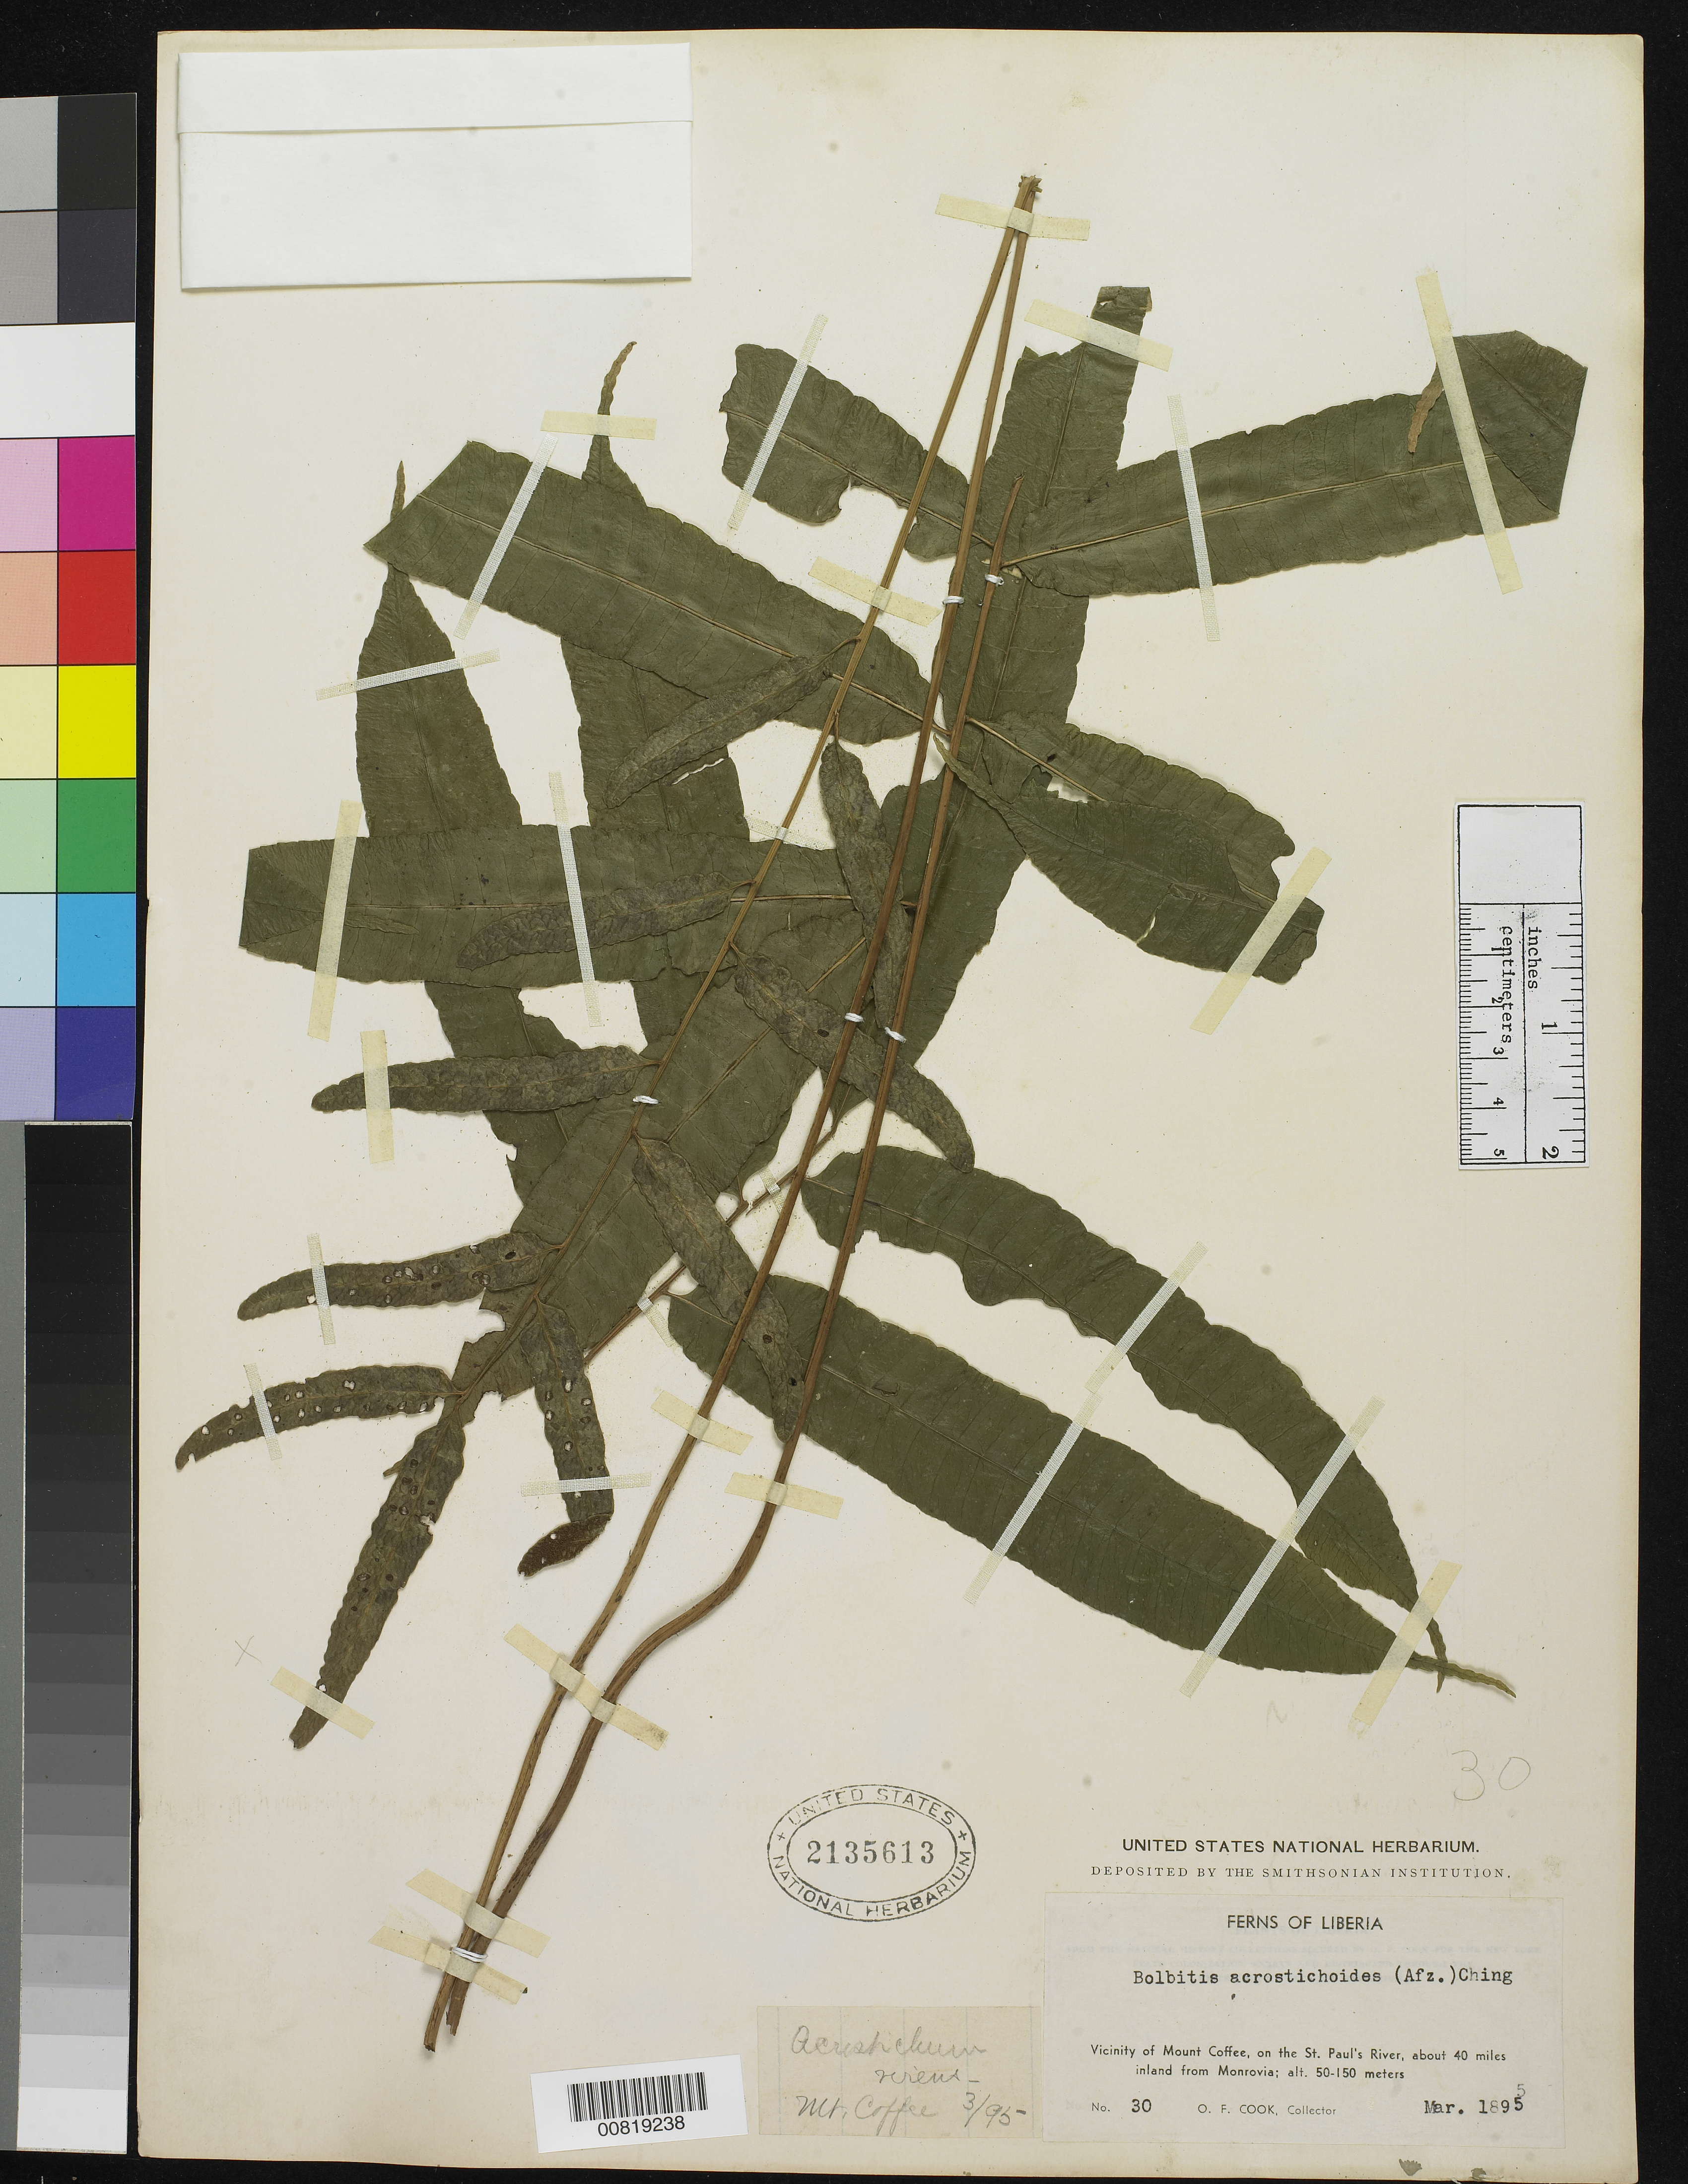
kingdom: Plantae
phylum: Tracheophyta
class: Polypodiopsida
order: Polypodiales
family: Dryopteridaceae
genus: Bolbitis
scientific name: Bolbitis acrostichoides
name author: (Hook.) Ching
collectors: O. F. Cook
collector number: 30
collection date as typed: Mar 1895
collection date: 1895-03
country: Liberia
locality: Vicinity of Mt. Coffee, on the St. Paul's River, about 40 miles inland from Monrovia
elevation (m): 50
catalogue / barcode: US 2135613